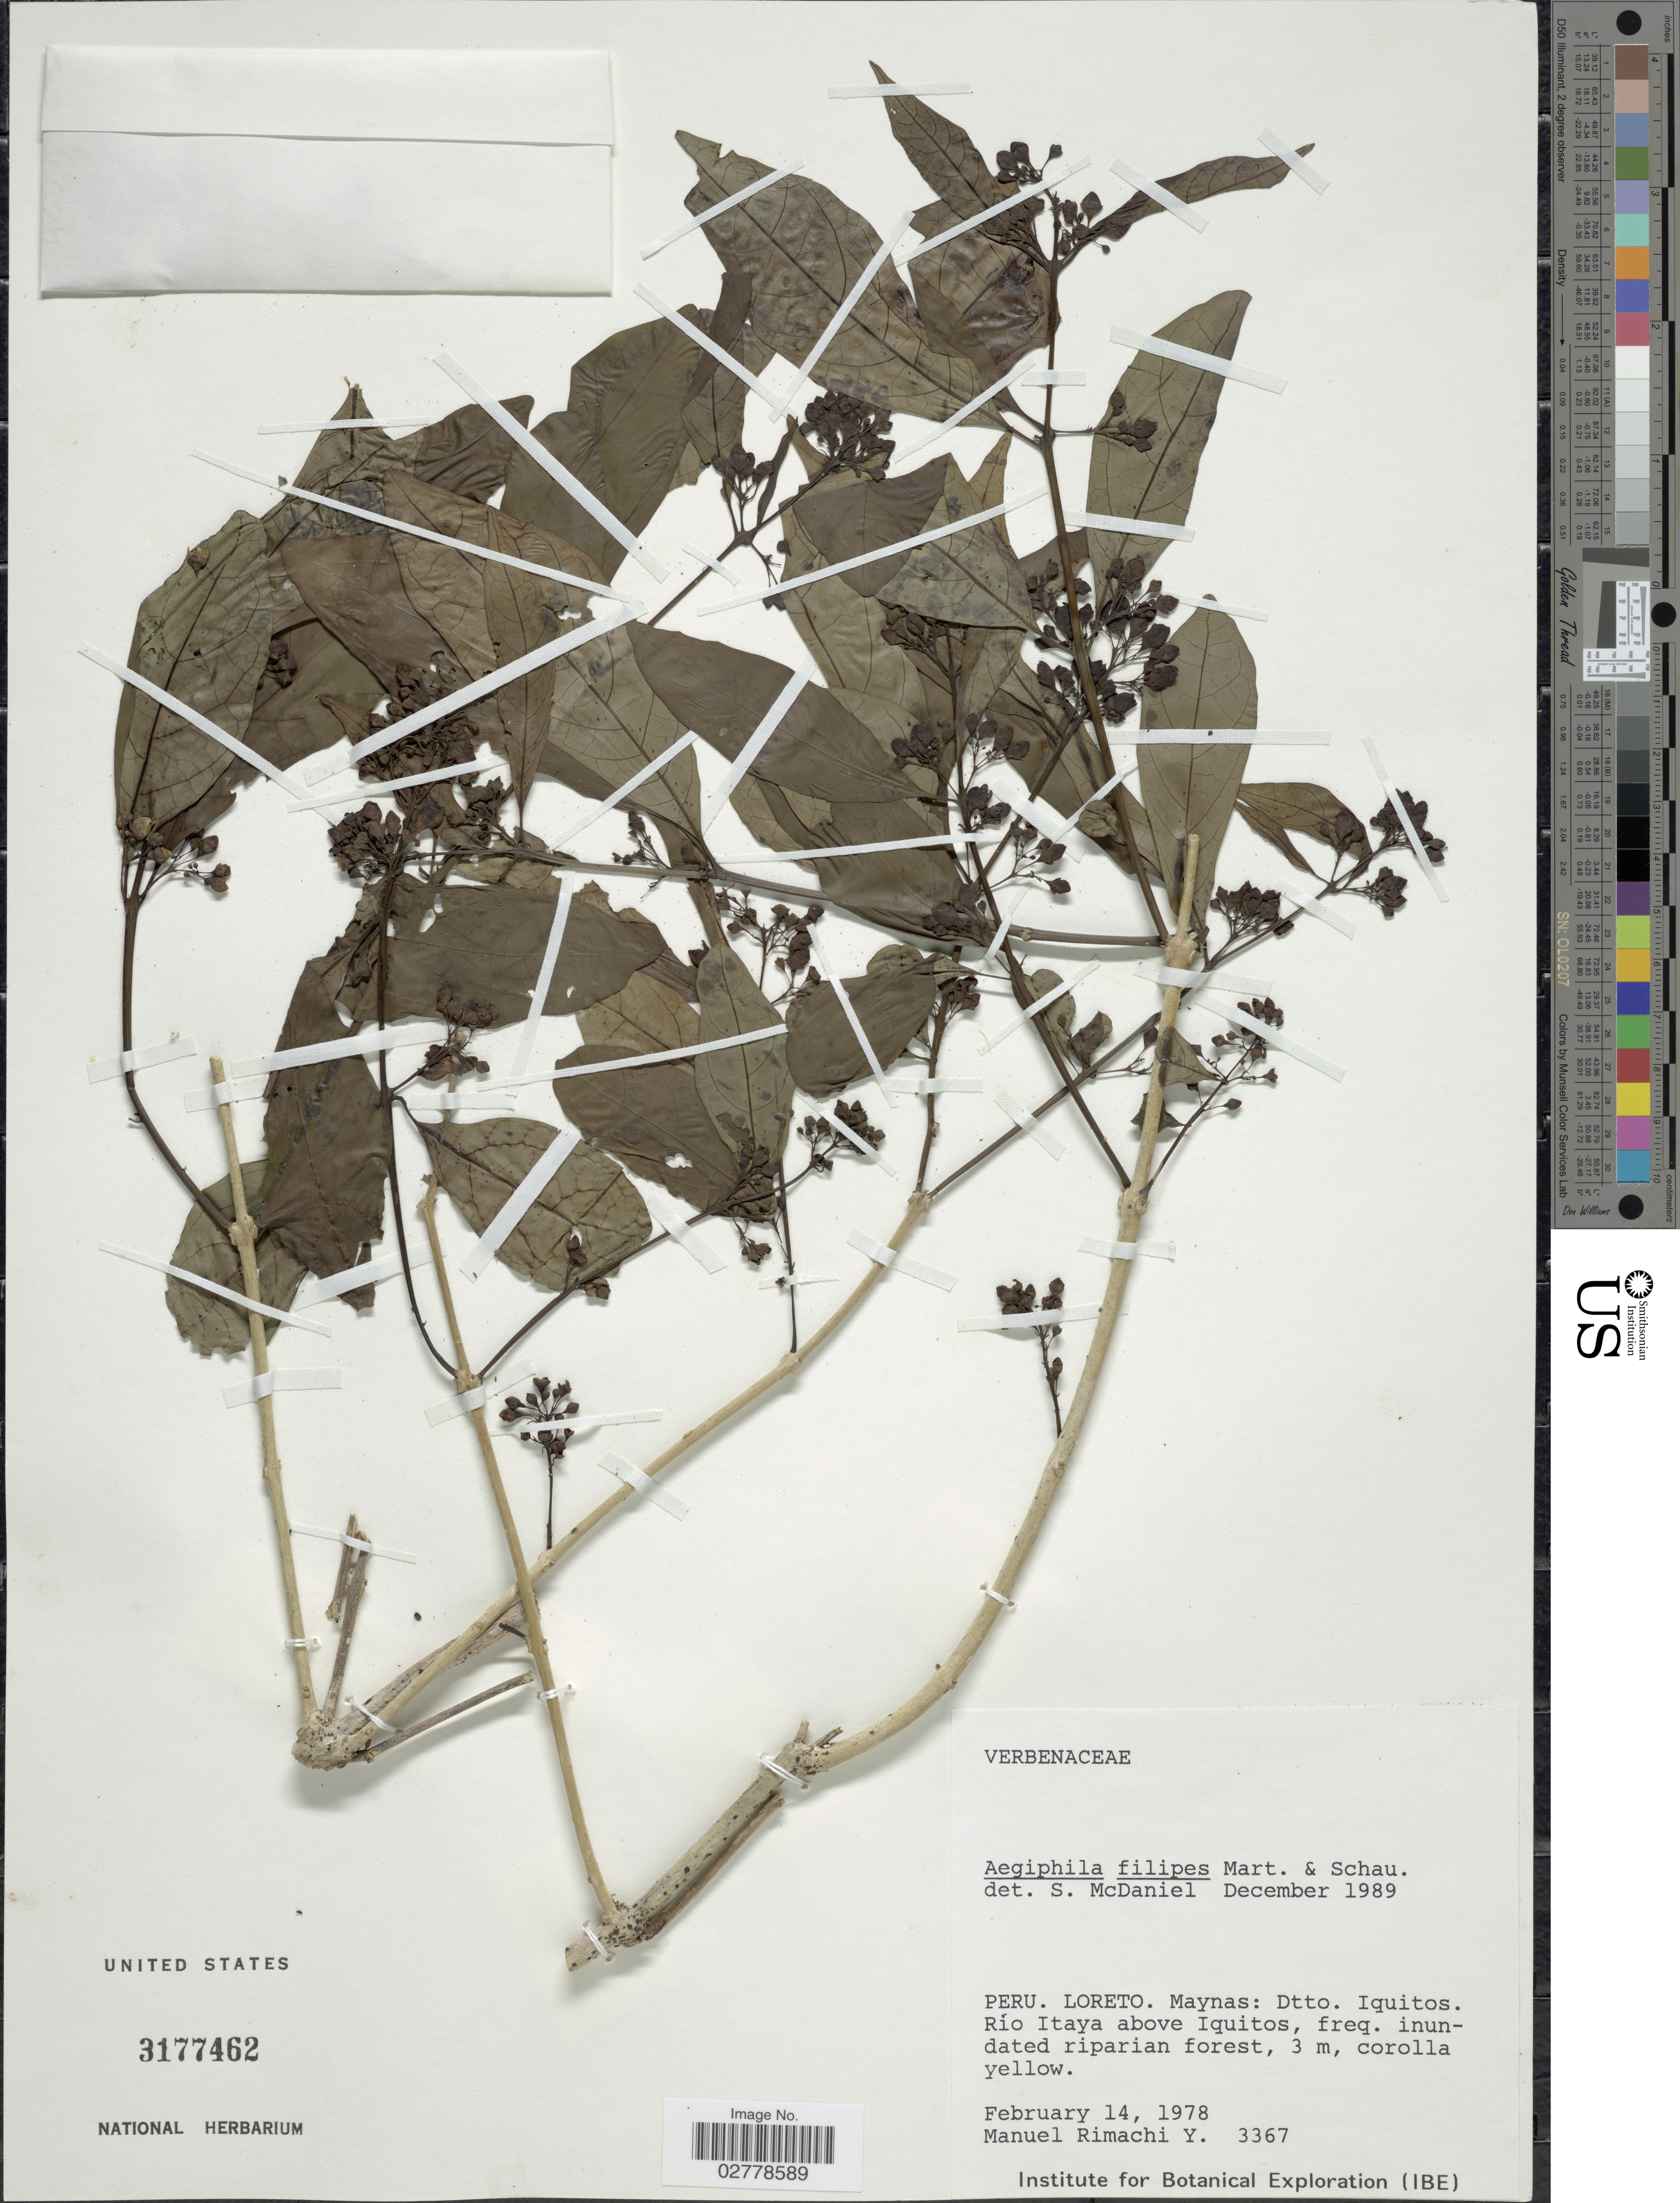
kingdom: Plantae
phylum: Tracheophyta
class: Magnoliopsida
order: Lamiales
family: Lamiaceae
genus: Aegiphila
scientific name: Aegiphila filipes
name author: Mart. & Schauer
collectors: M. Rimachi Y.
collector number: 3367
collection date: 1978-02-14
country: Peru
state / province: Loreto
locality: Maynas: Dtto. Iquitos. Río Itaya above Iquitos, freq. inundated riparian forest.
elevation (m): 3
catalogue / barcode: US 3177462